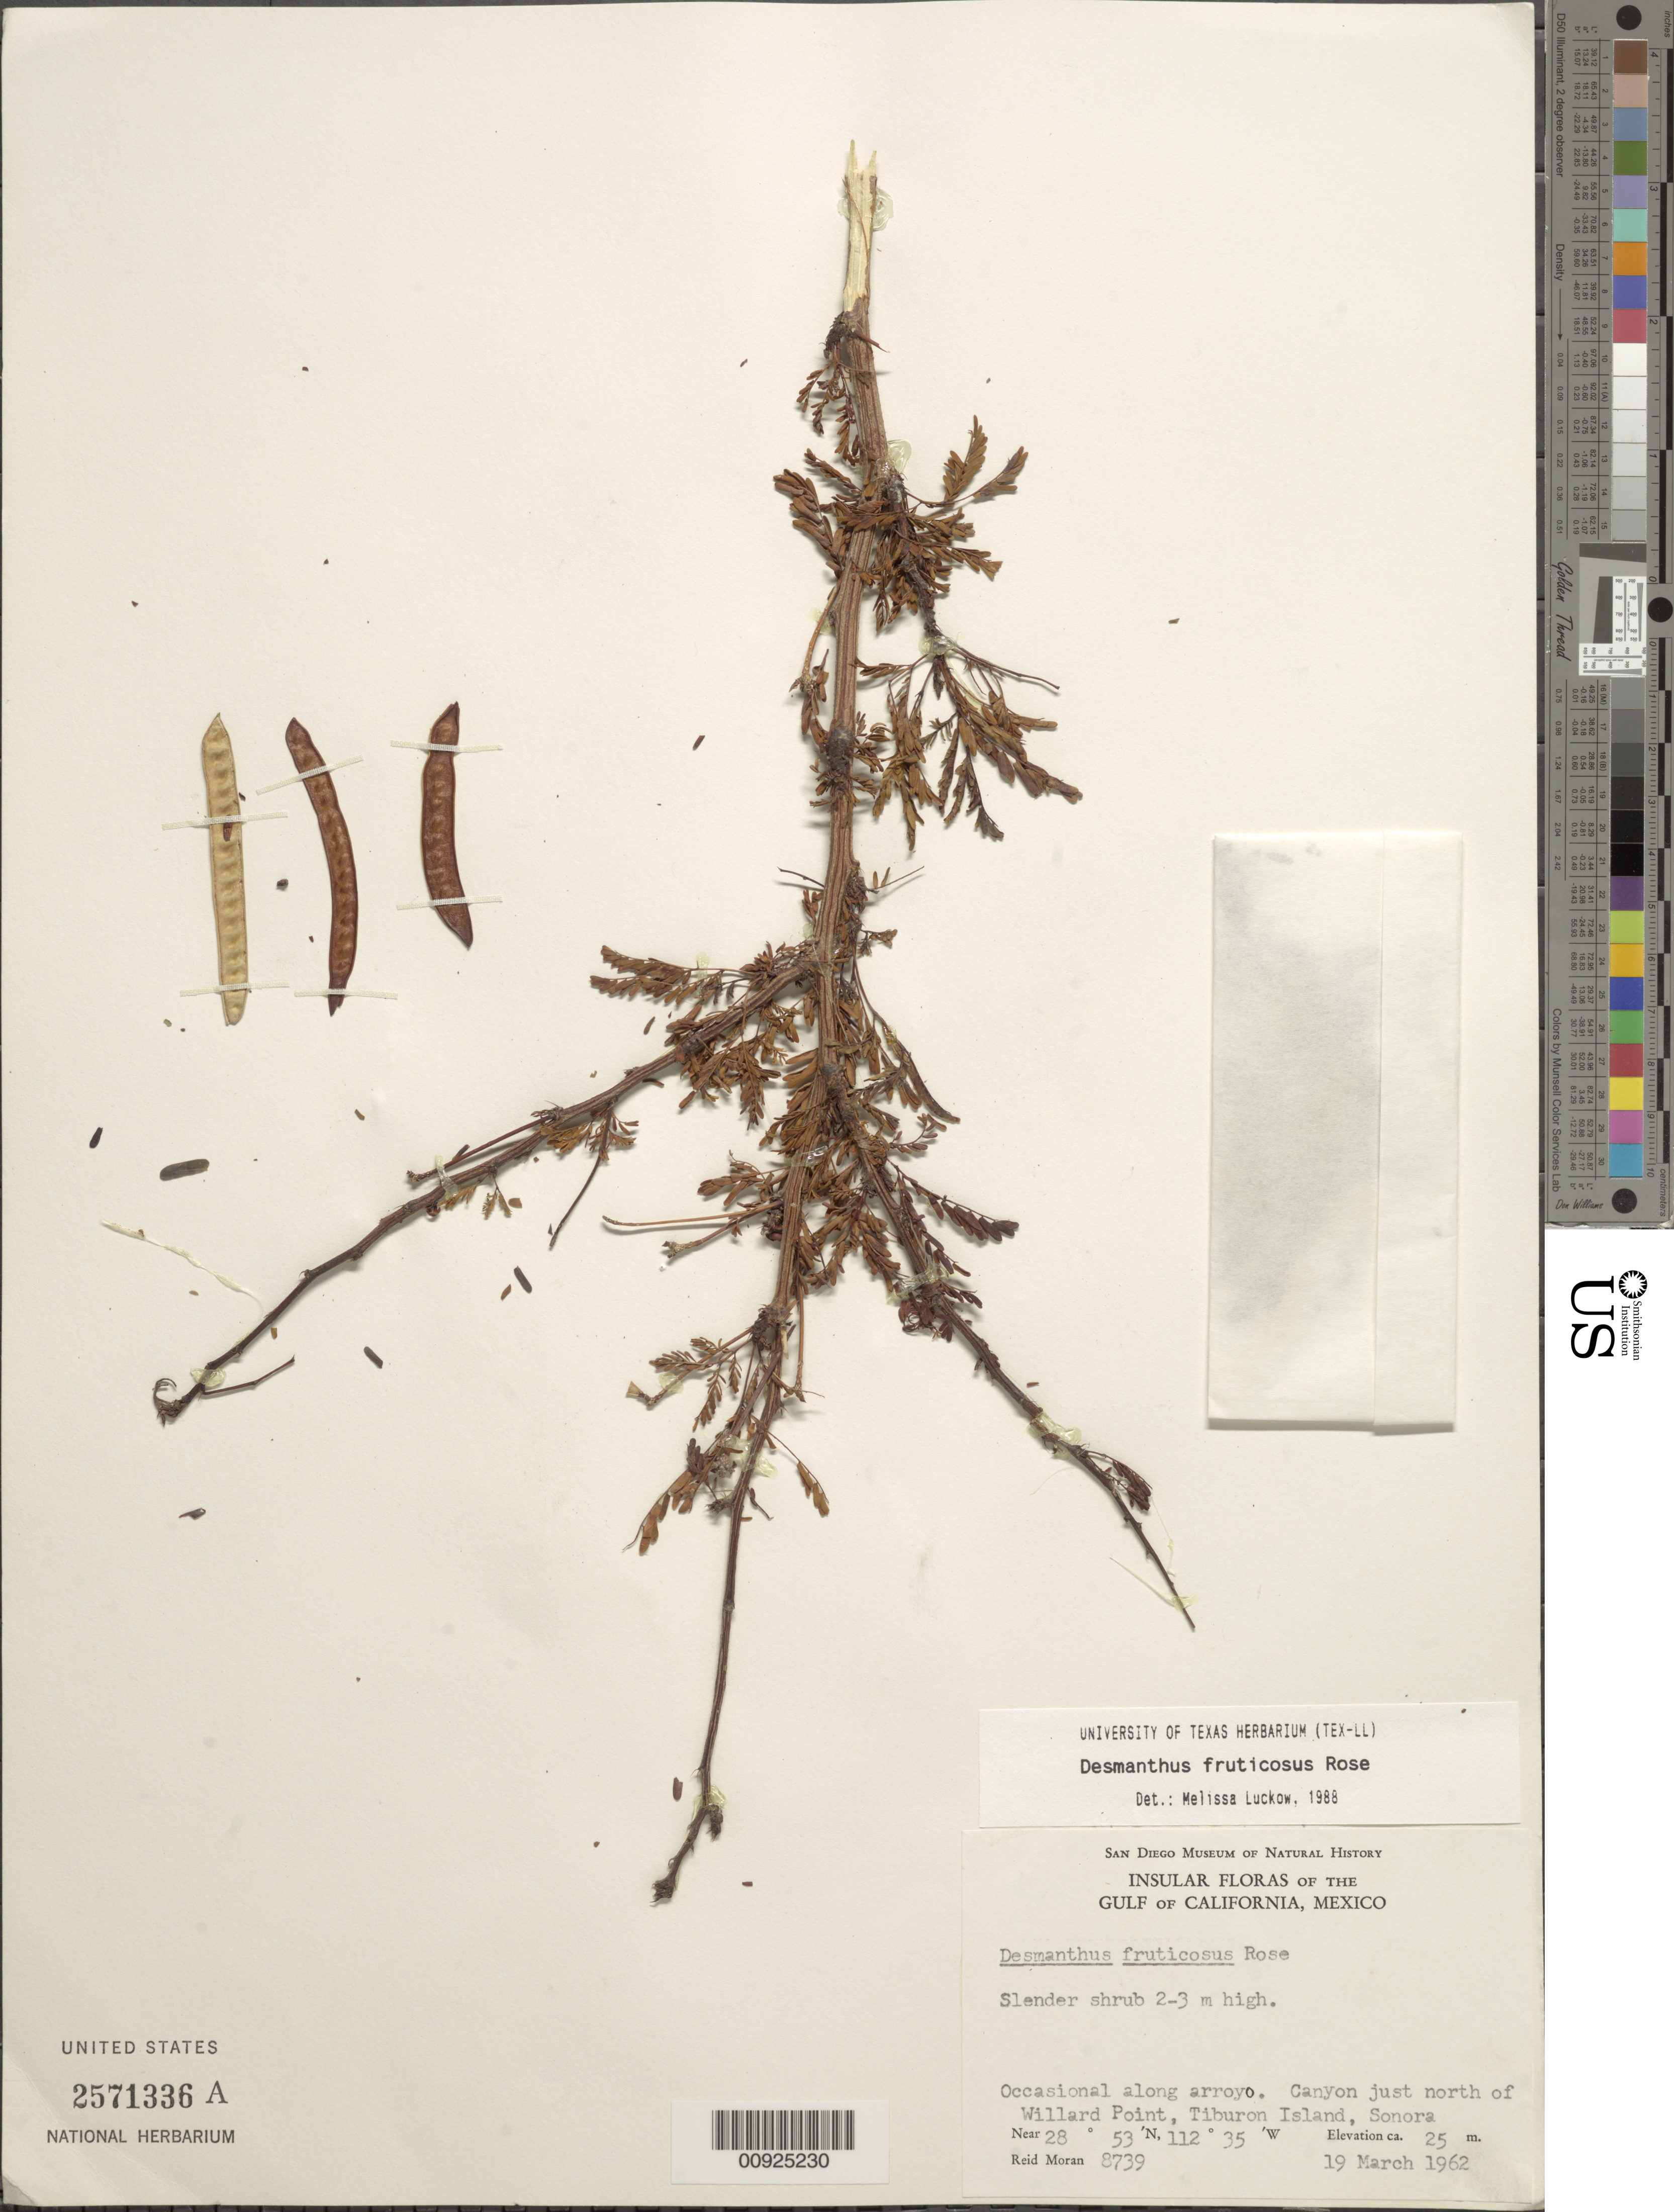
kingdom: Plantae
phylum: Tracheophyta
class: Magnoliopsida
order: Fabales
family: Fabaceae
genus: Desmanthus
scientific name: Desmanthus fruticosus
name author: Rose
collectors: R. V. Moran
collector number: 8739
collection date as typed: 19 Mar 1962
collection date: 1962-03-19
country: Mexico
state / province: Sonora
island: Tiburon I.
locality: Canyon just north of Willard Point, Tiburon Island, Sonora.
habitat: Along arroyo.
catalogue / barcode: US 2571336A